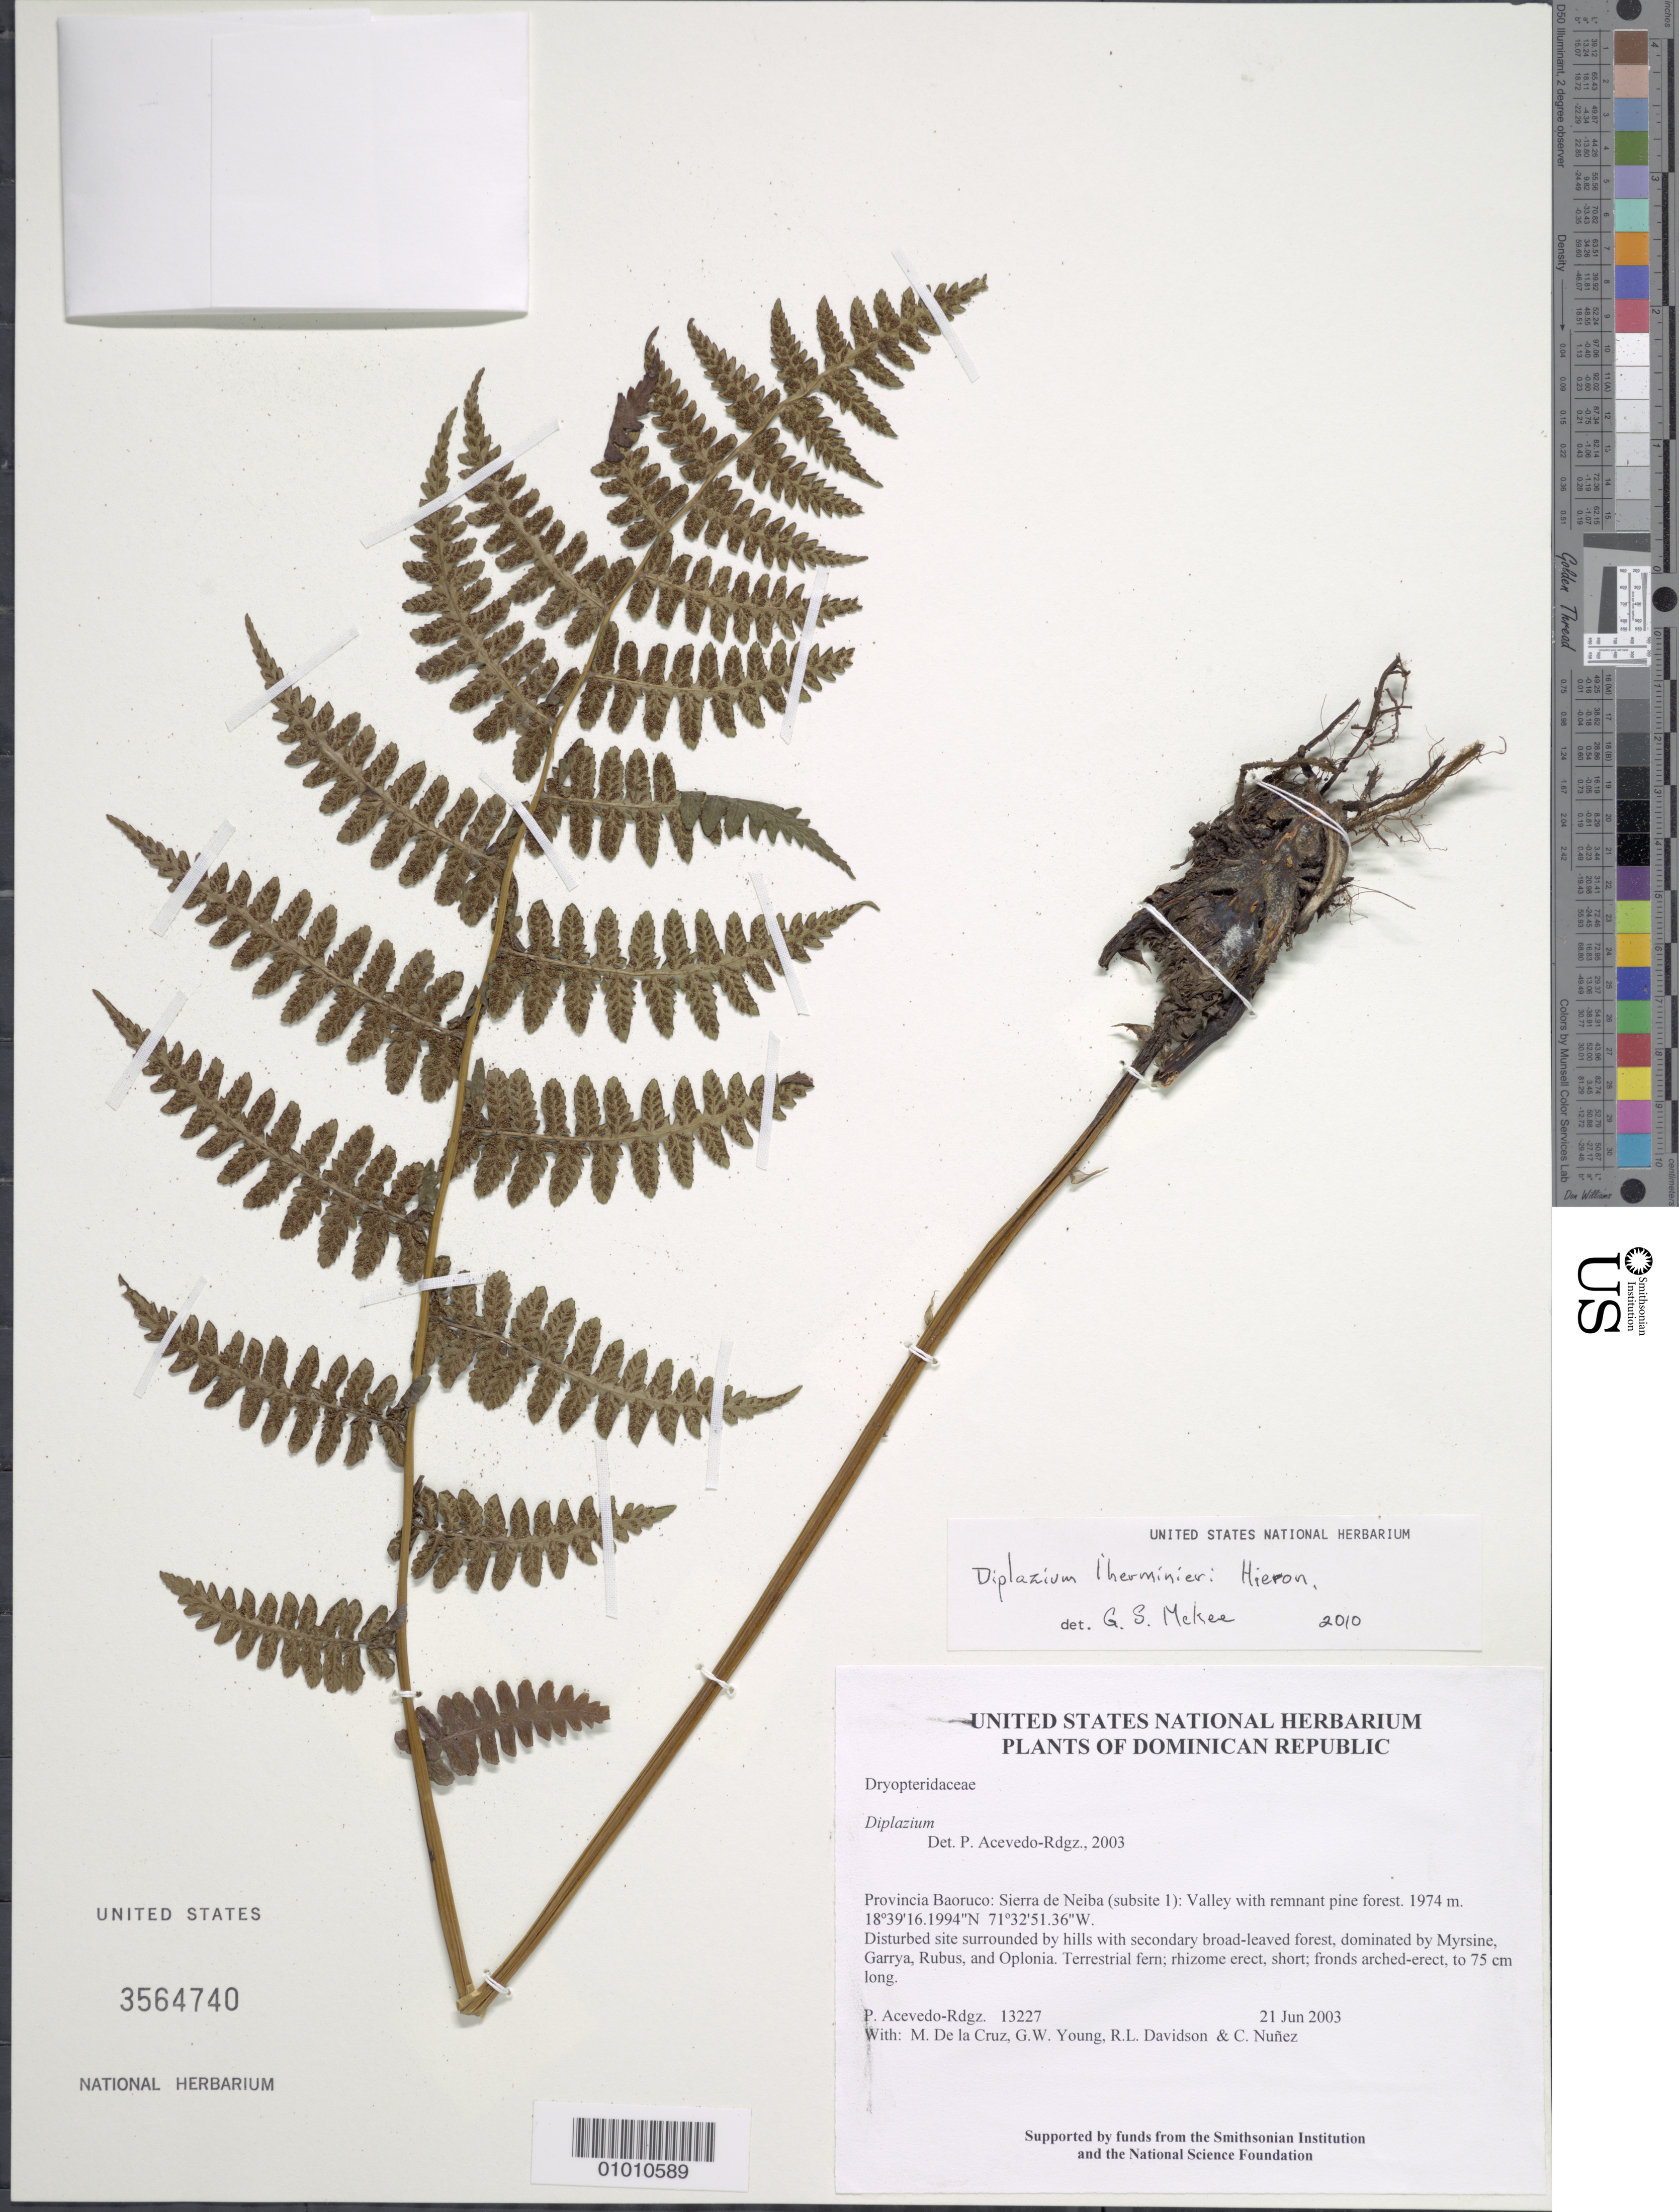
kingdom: Plantae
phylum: Tracheophyta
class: Polypodiopsida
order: Polypodiales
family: Athyriaceae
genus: Diplazium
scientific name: Diplazium lherminieri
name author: Fée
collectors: P. Acevedo-Rodr., M. de la Cruz, J. Rawlins, G. Young, R. Davidson & C. Nunez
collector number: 13227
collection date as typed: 21 Jun 2003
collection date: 2003-06-21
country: Dominican Republic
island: Hispaniola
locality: Provincia Baoruco: Sierra de Neiba (subsite 1): Valley with remnant pine forest.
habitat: Disturbed site surrounded by hills with secondary broad-leaved forest, dominated by Myrsine, Garrya, Rubus, and Oplonia.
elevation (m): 1974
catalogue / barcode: US 3564740